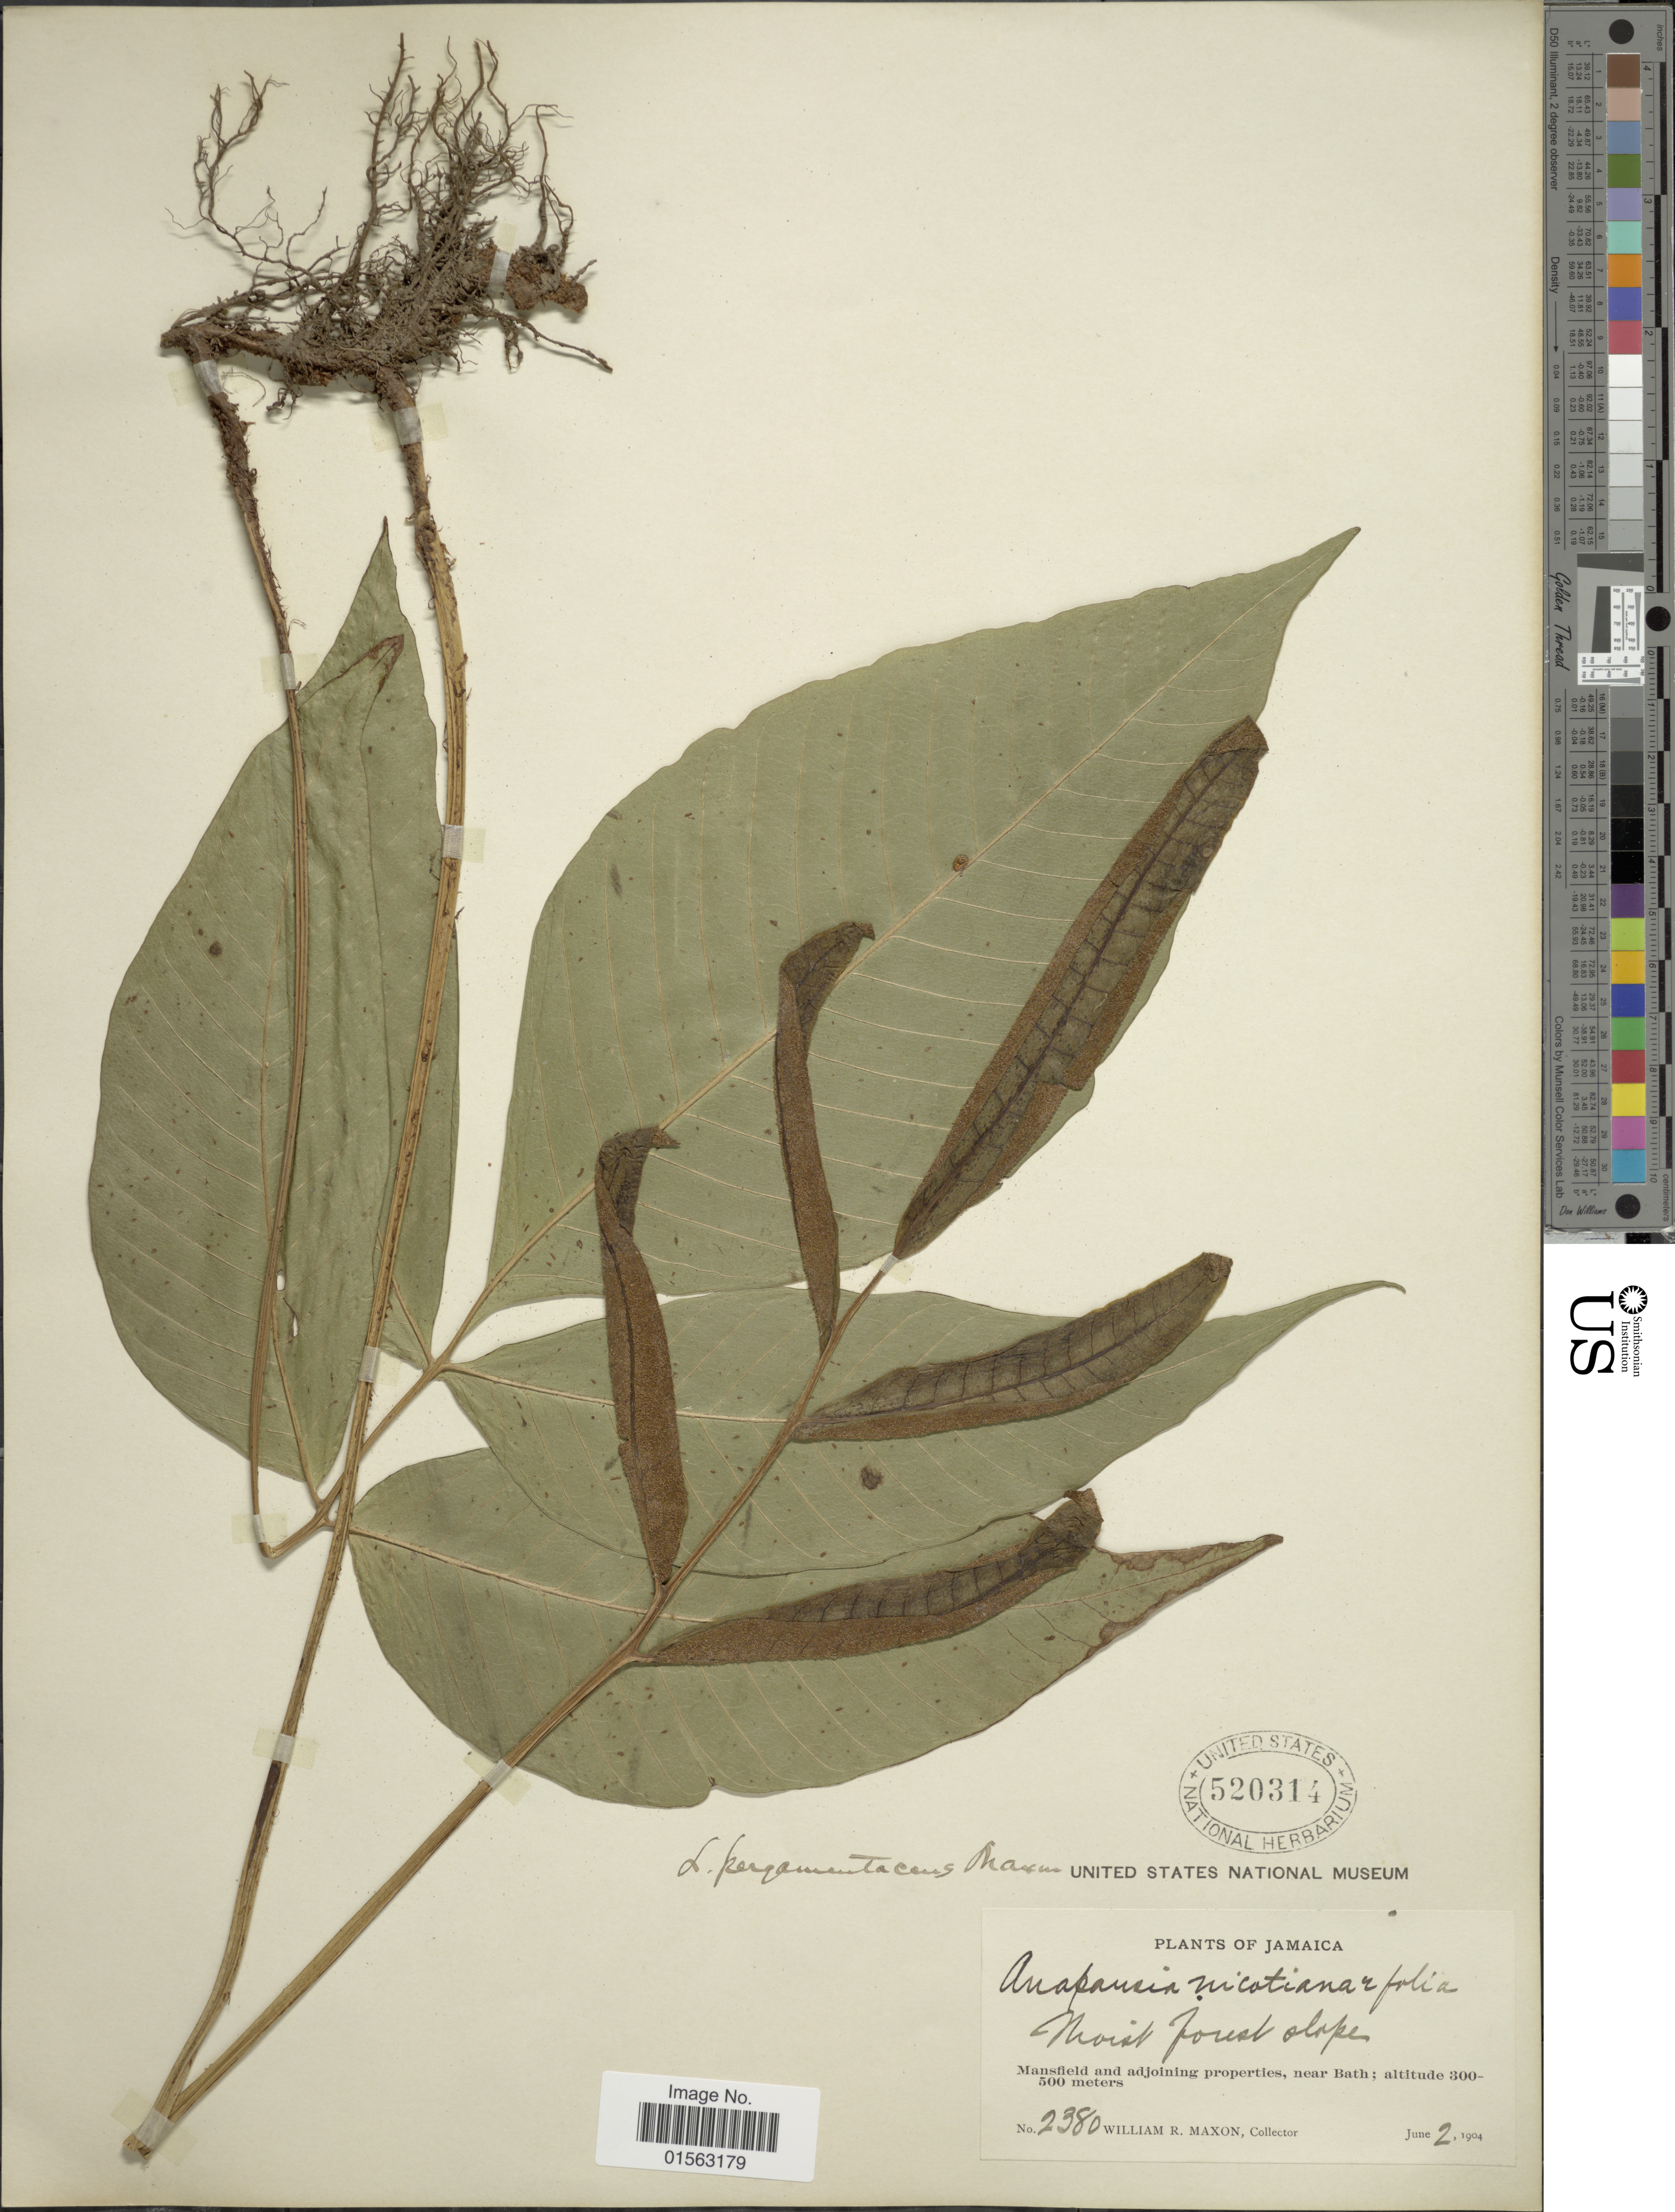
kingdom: Plantae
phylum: Tracheophyta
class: Polypodiopsida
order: Polypodiales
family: Dryopteridaceae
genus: Mickelia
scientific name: Mickelia pergamentacea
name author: (Maxon) R.C. Moran et al.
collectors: W. R. Maxon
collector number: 2380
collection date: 1904-06-02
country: Jamaica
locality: Jamaica, moist forest slopes, Mansfield and adjoining properties, near Bath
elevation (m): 500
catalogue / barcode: US 520314